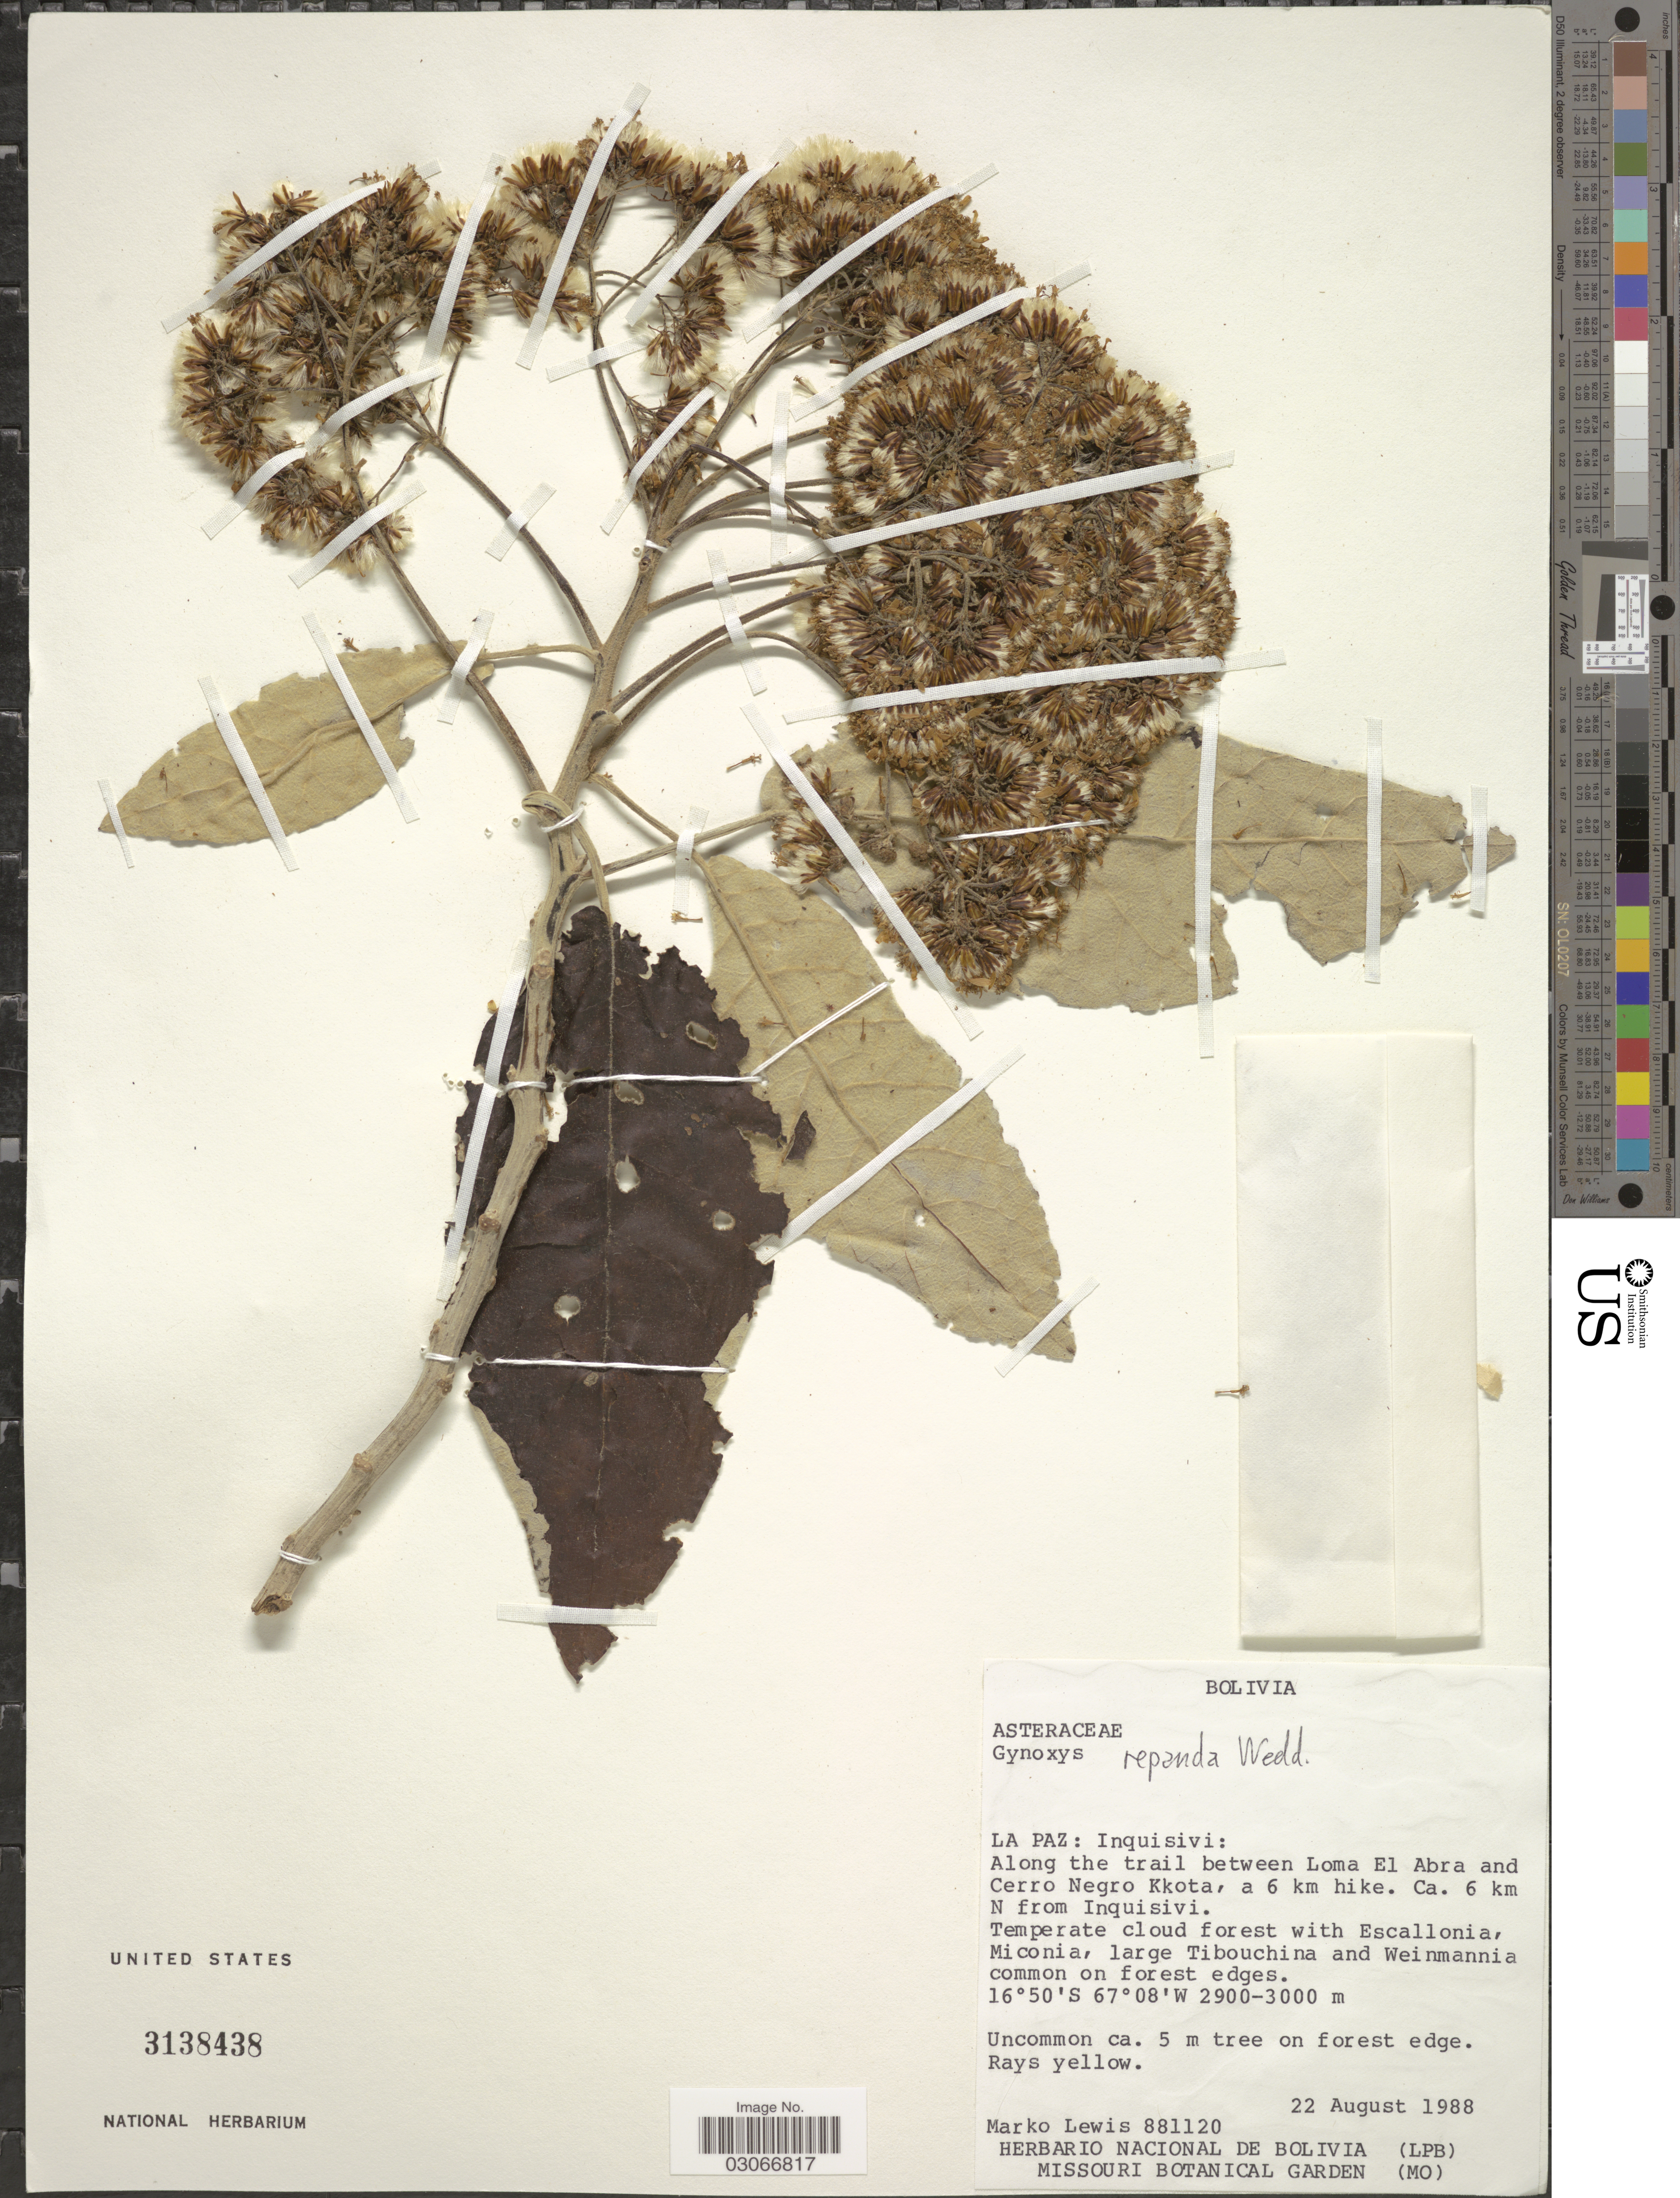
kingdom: Plantae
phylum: Tracheophyta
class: Magnoliopsida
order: Asterales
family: Asteraceae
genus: Nordenstamia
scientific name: Nordenstamia repanda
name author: (Wedd.) Lundin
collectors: M. A. Lewis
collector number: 881120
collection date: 1988-08-22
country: Bolivia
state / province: La Paz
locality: Inquisivi: Along the trail between Loma El Abra and Cerro Negro Kkota, a 6 km hike. Ca. 6 km N from Inquisivi.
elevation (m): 2900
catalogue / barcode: US 3138438